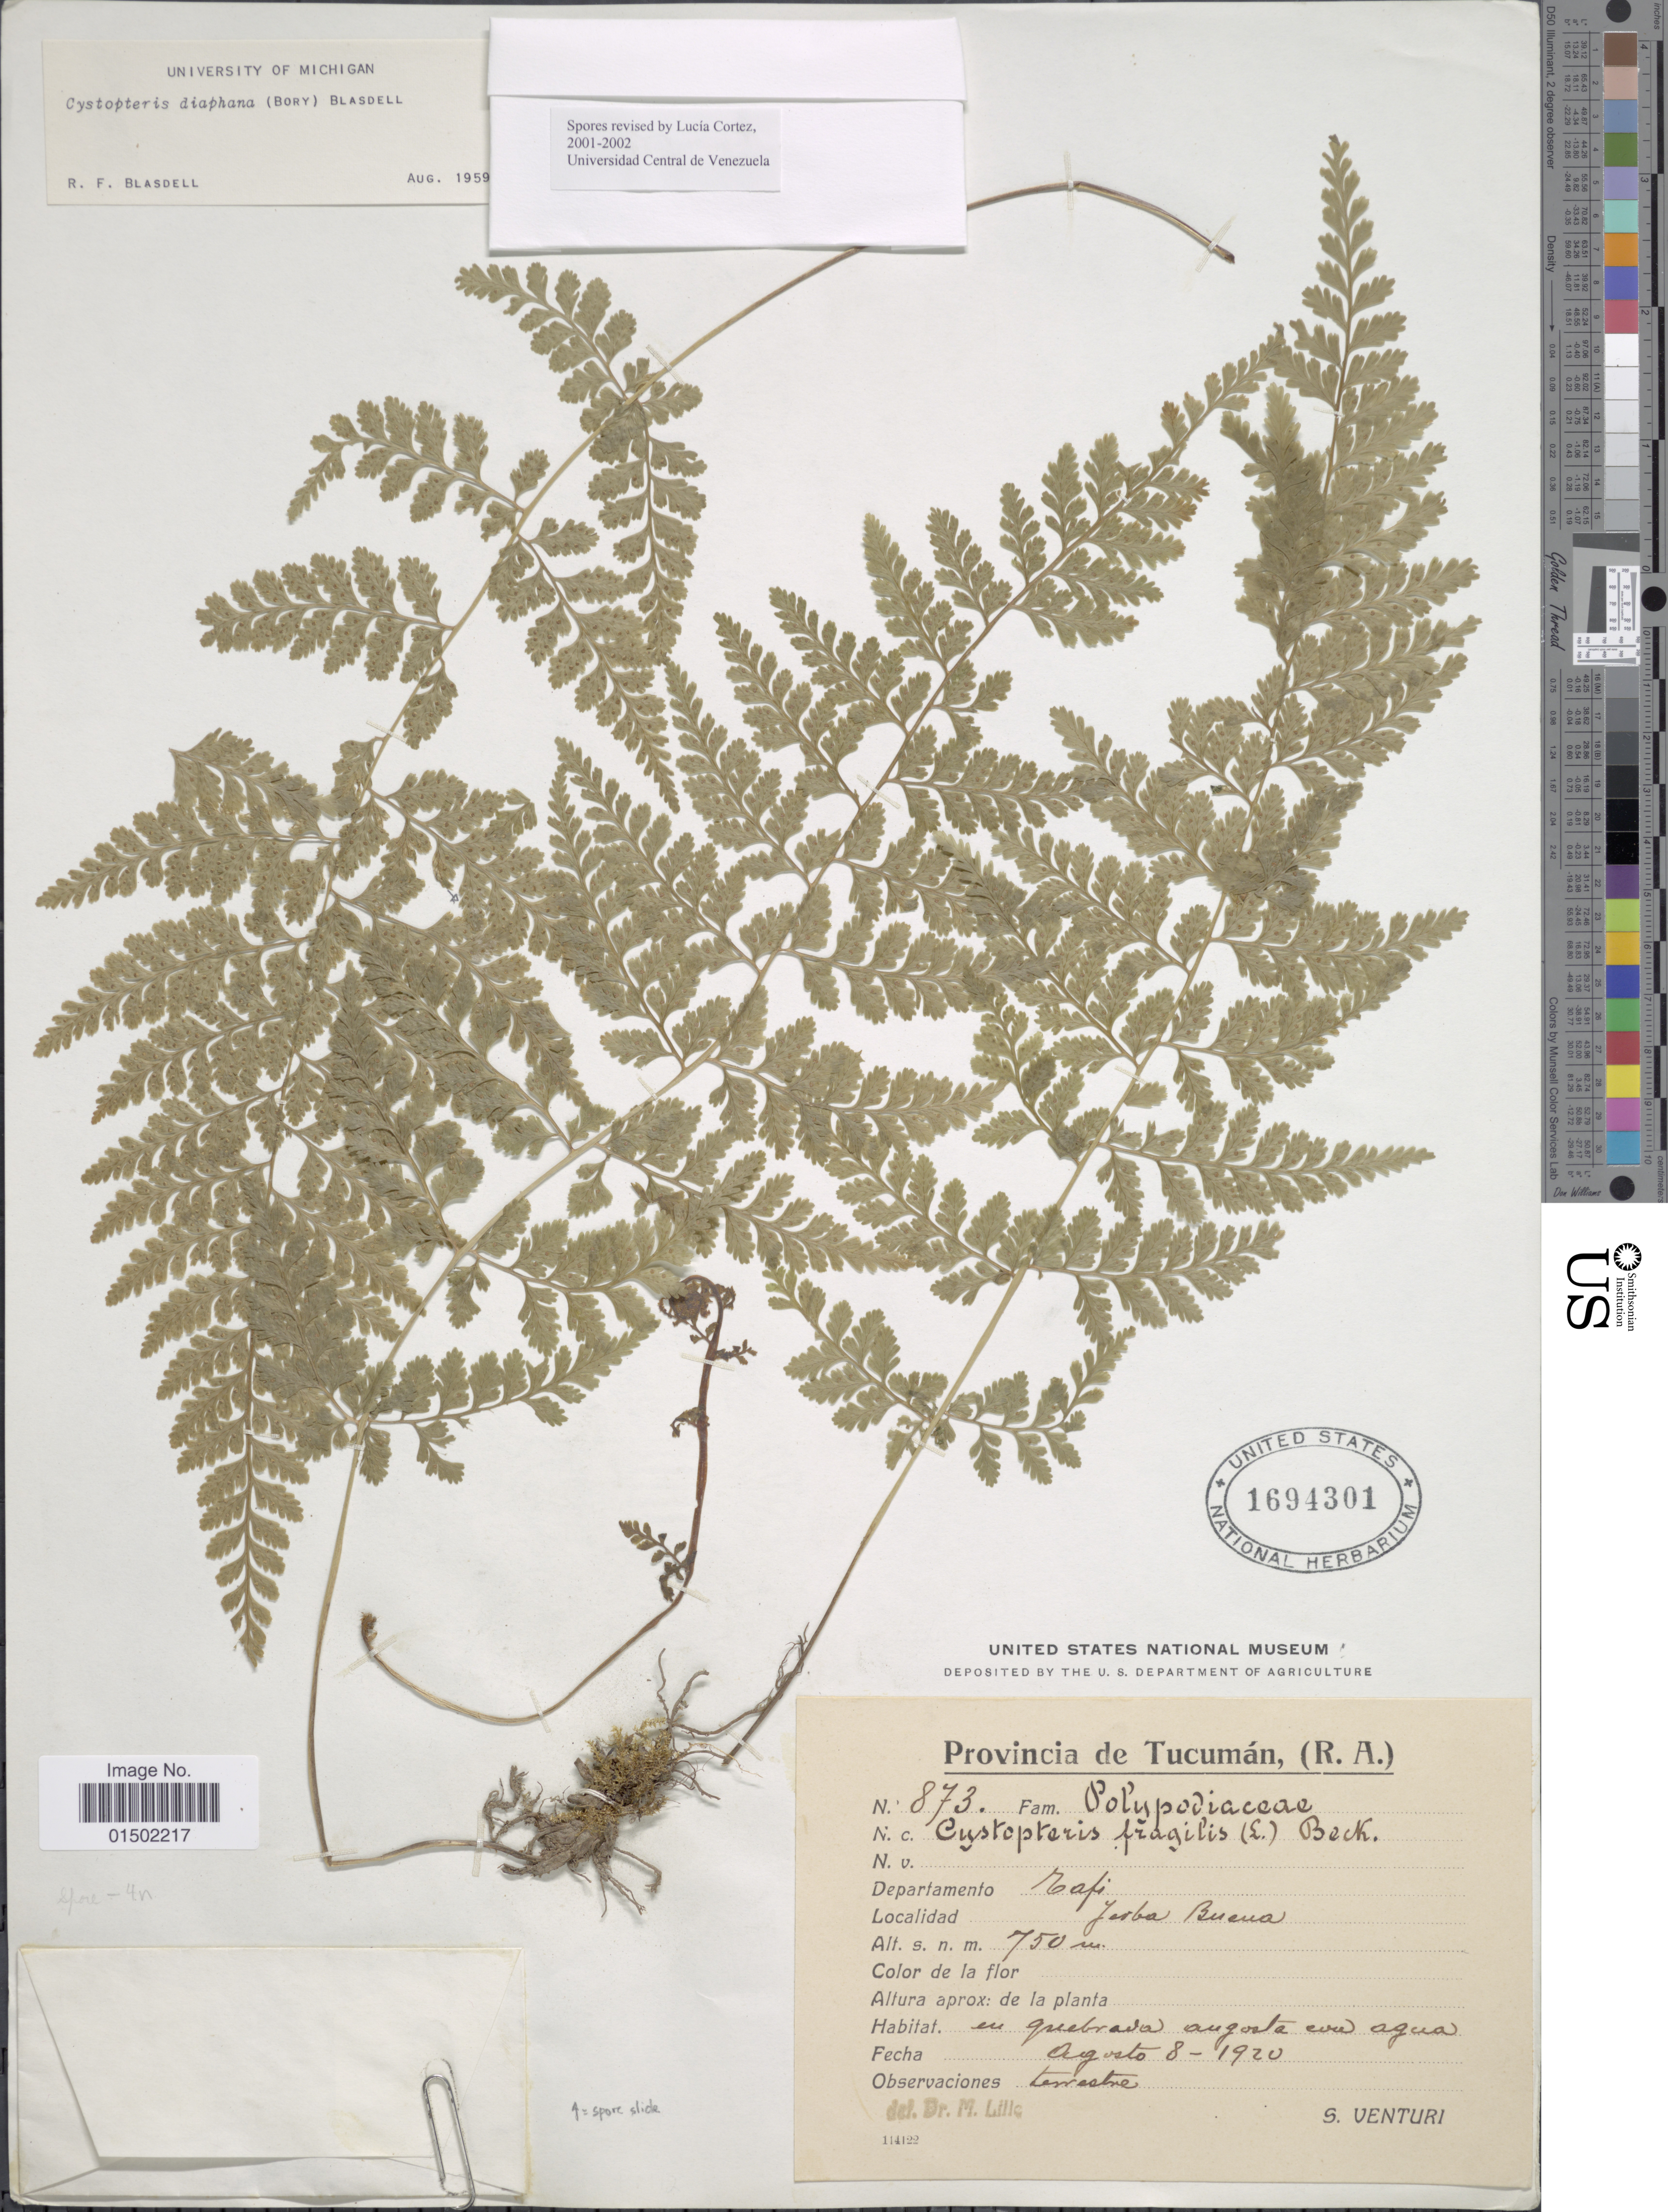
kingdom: Plantae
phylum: Tracheophyta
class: Polypodiopsida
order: Polypodiales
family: Cystopteridaceae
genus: Cystopteris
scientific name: Cystopteris diaphana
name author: (Bory) Blasdell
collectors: S. Venturi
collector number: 873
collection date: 1920-08-08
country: Argentina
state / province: Tucuman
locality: Tafi. Yerba Buena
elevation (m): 750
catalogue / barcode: US 1694301